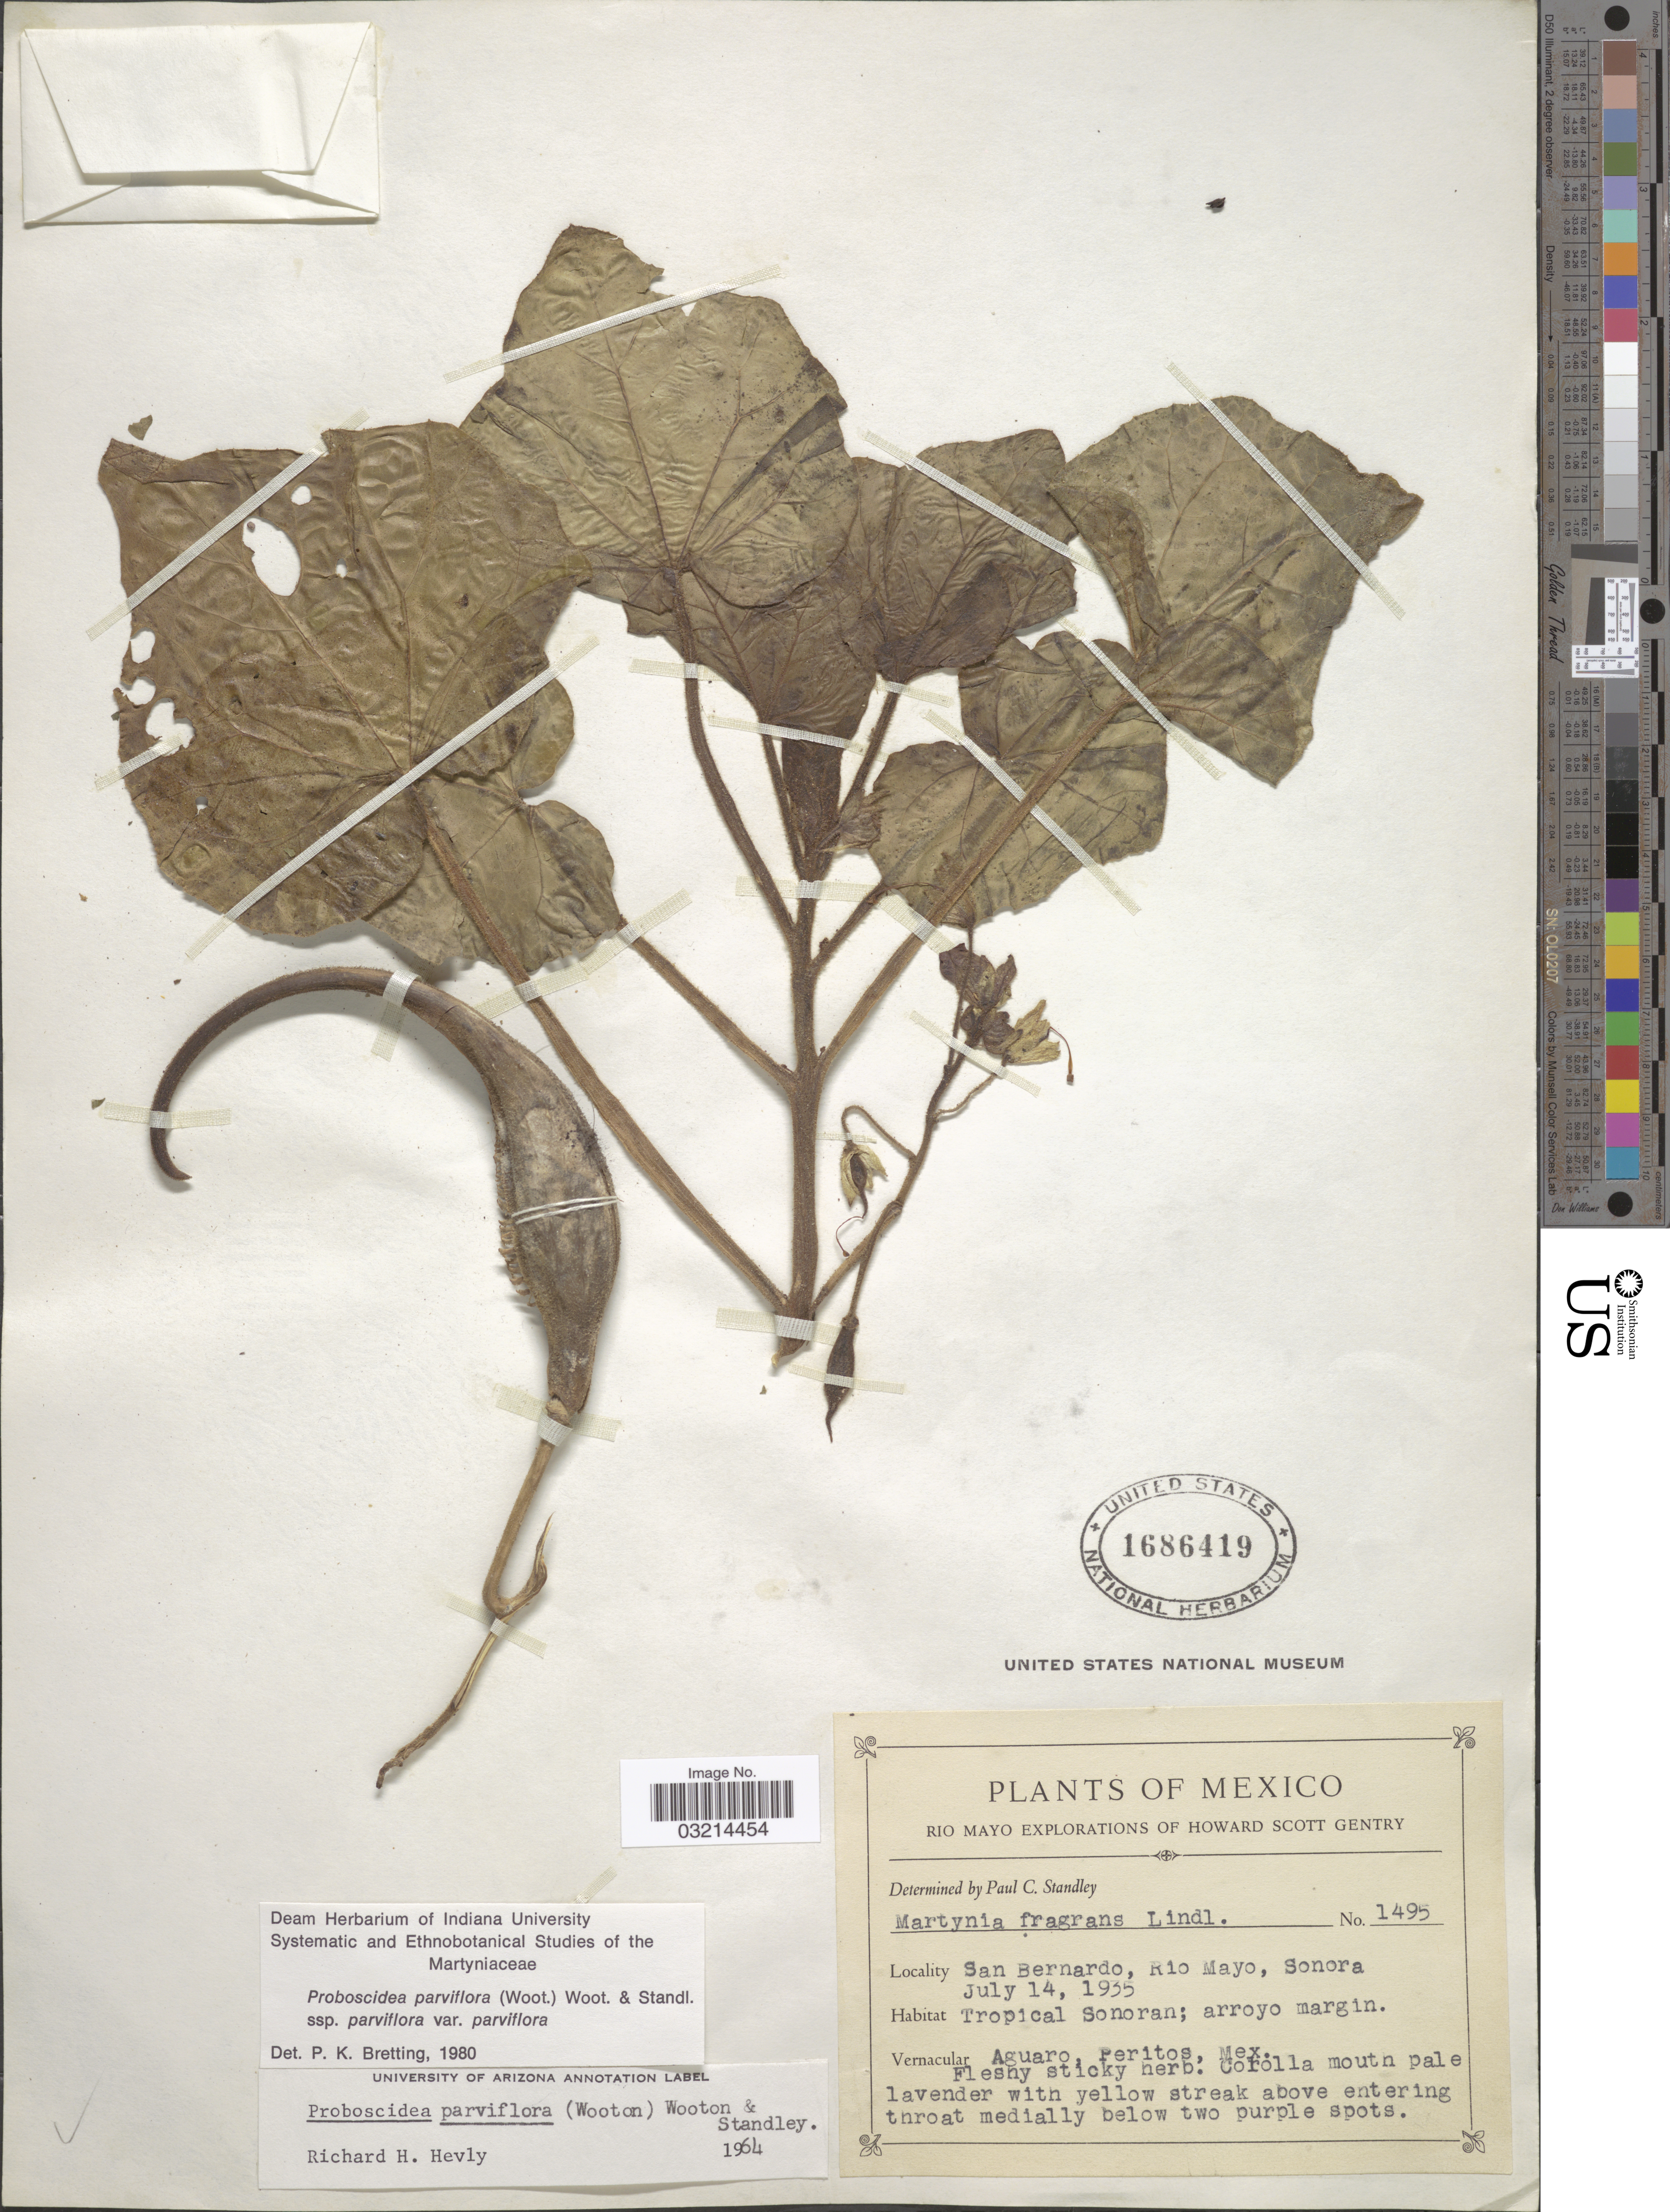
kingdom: Plantae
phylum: Tracheophyta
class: Magnoliopsida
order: Lamiales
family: Martyniaceae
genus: Proboscidea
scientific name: Proboscidea parviflora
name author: (Wooton) Wooton & Standl.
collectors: H. S. Gentry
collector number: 1495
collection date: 1935-07-14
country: Mexico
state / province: Sonora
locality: San Bernardo, Rio Mayo. Tropical Sonoran.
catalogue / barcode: US 1686419